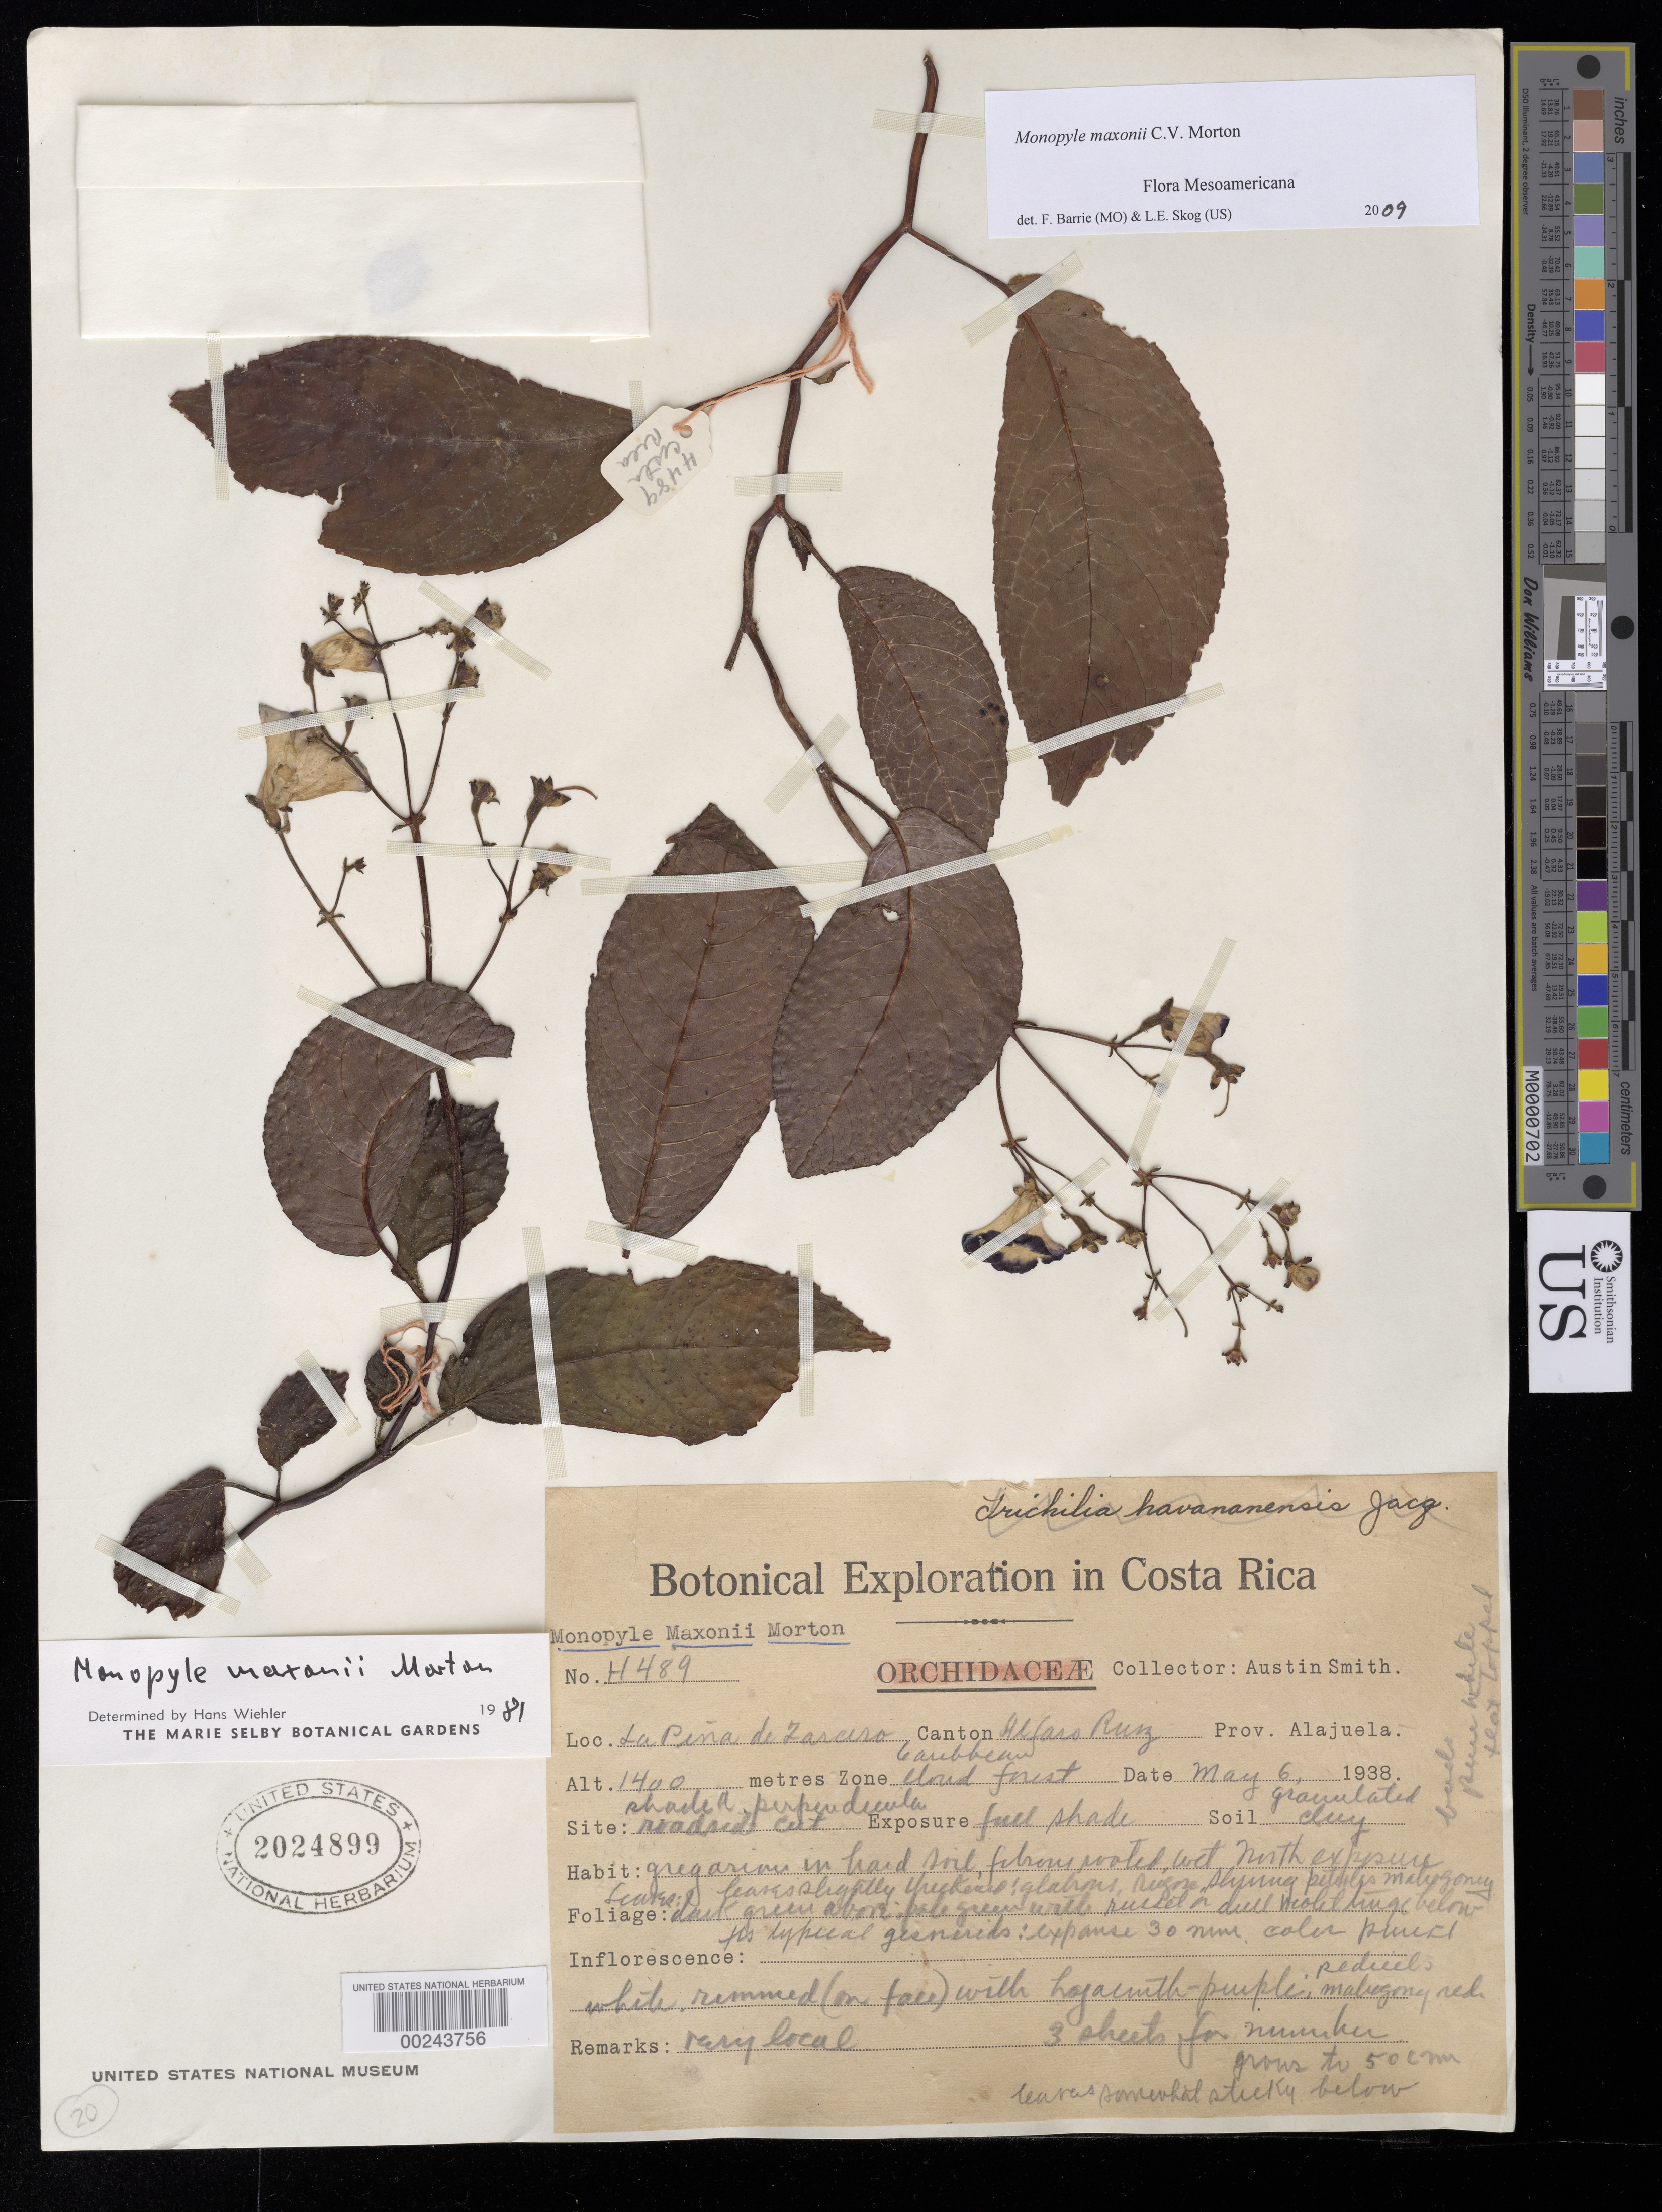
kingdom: Plantae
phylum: Tracheophyta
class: Magnoliopsida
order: Lamiales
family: Gesneriaceae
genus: Monopyle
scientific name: Monopyle maxonii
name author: C.V. Morton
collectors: Aust P. Smith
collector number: H 489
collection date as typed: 06 May 1938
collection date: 1938-05-06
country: Costa Rica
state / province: Alajuela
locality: Canton Alfaro Ruiz, La Pina de Zarcero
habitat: Caribbean cloud forest, shaded perpendicular, roadside cut, ...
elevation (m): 1400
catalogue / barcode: US 2024899